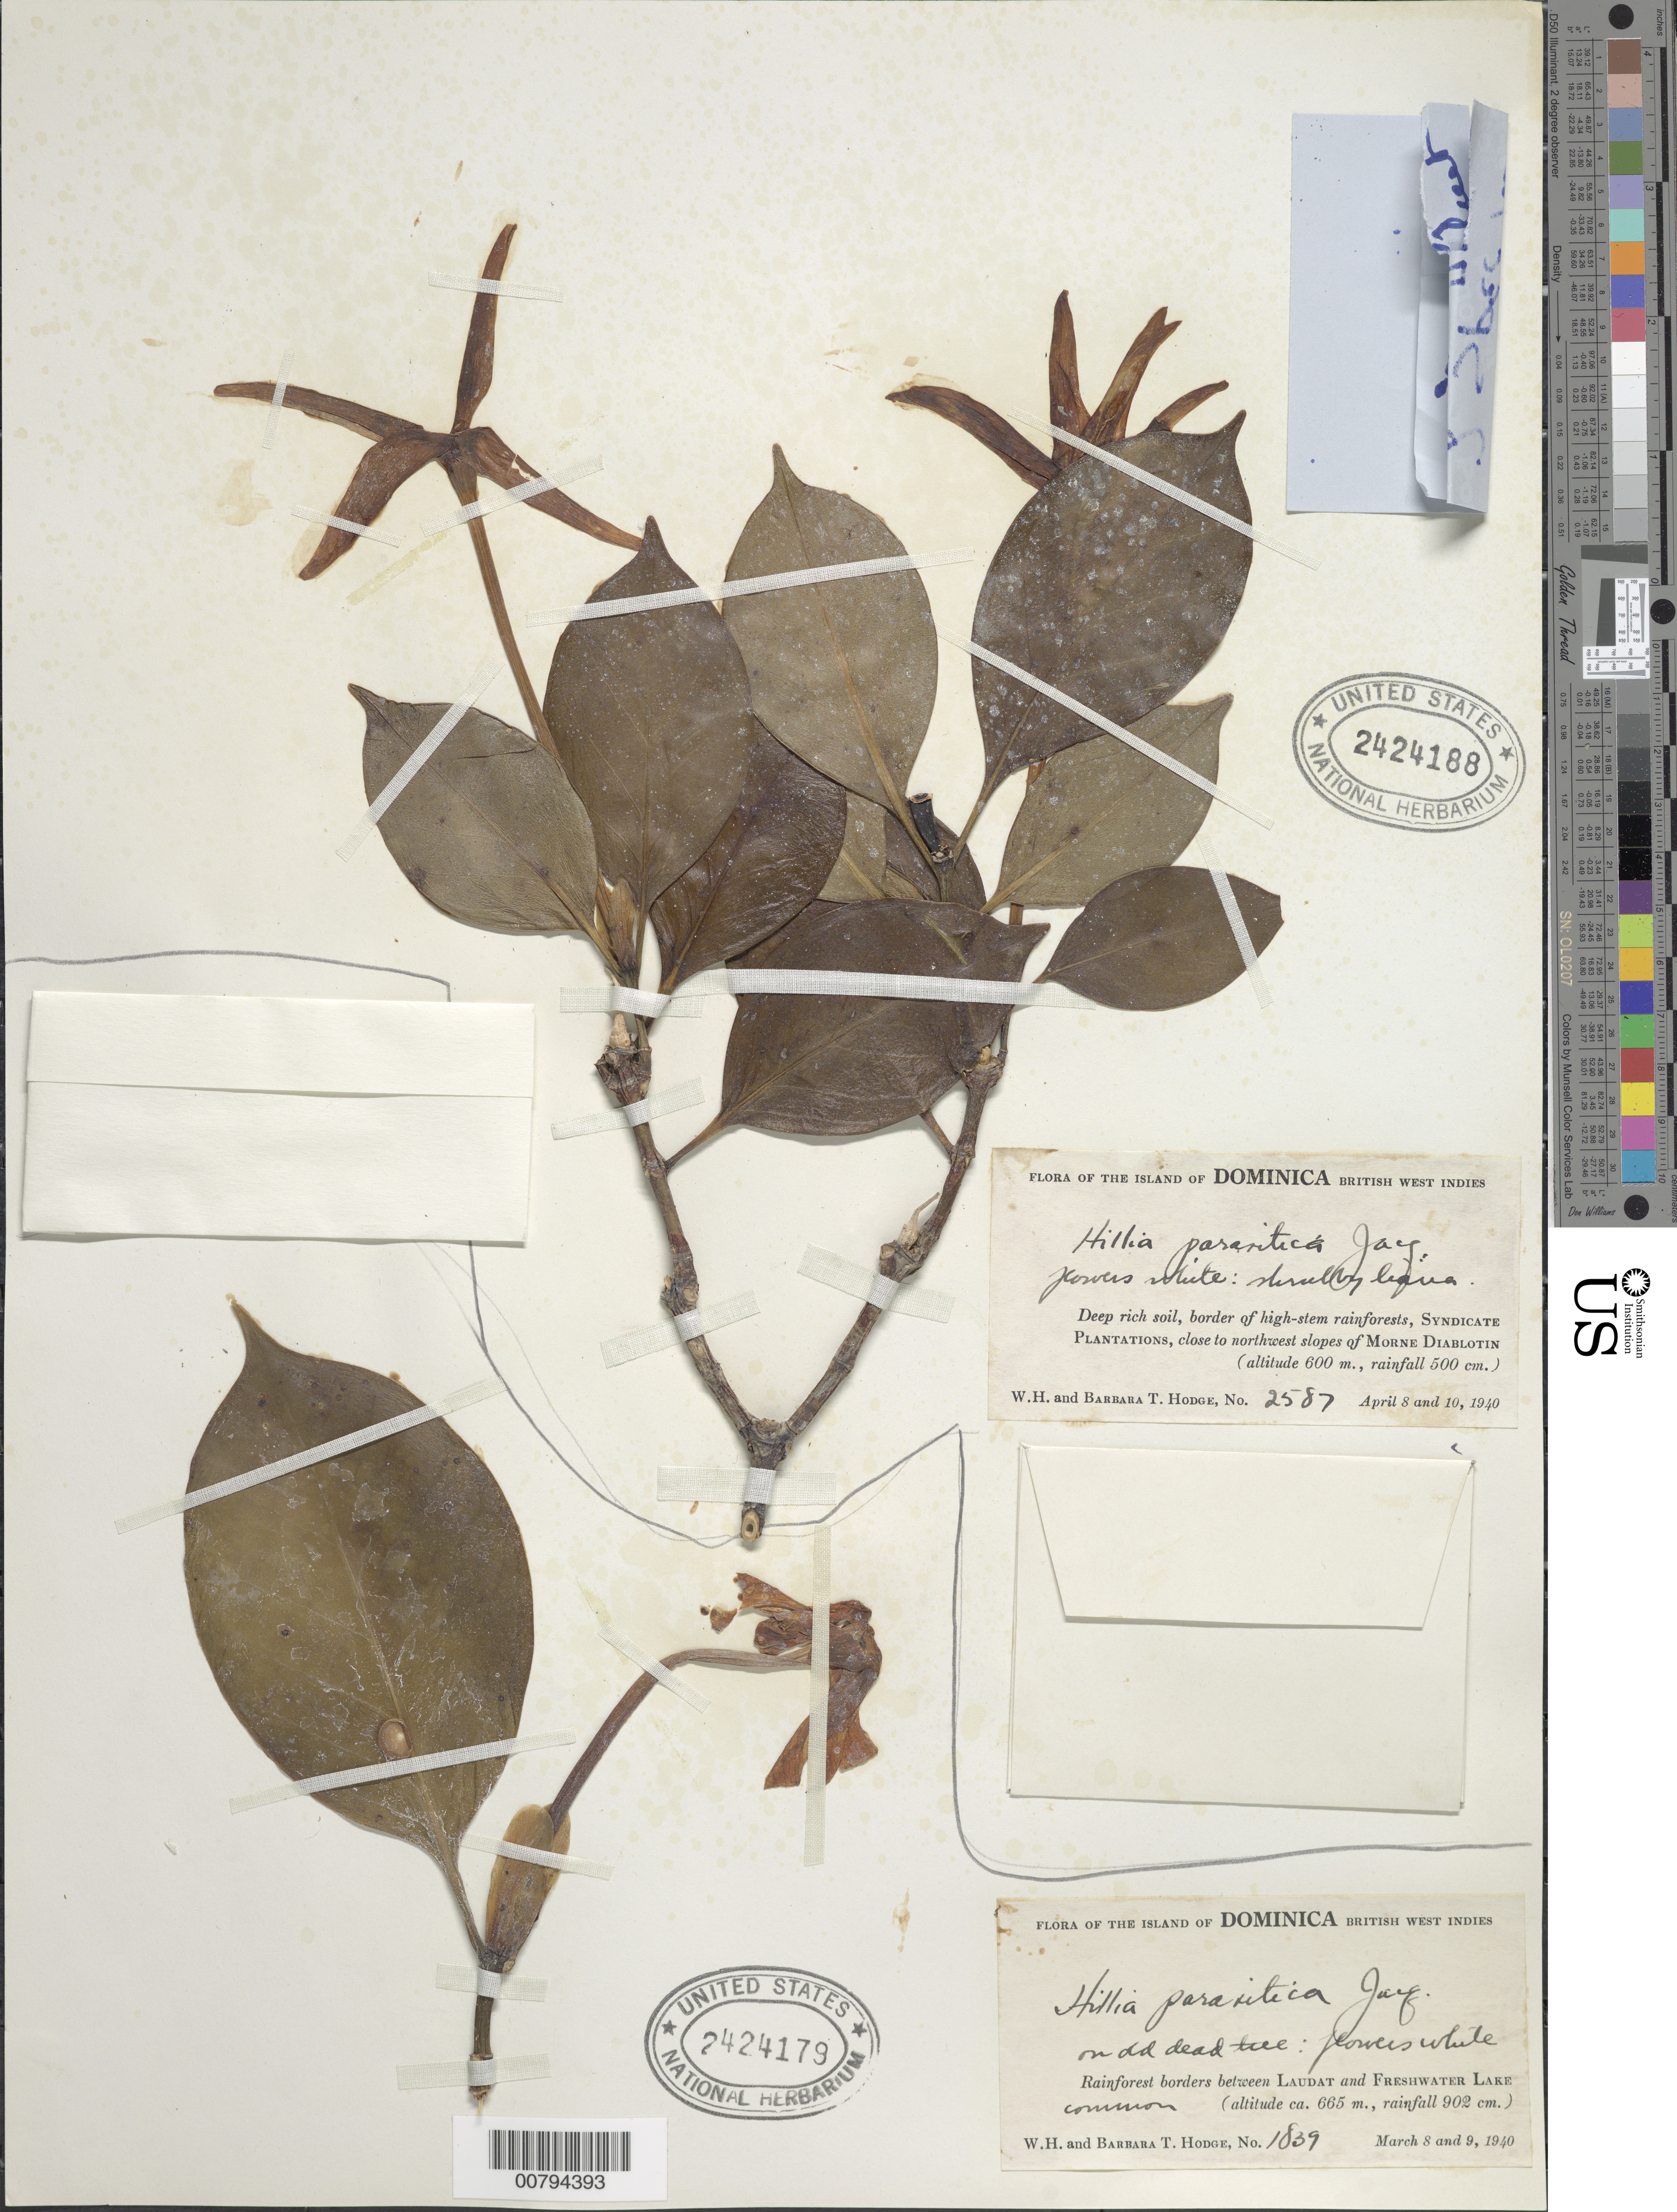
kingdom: Plantae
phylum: Tracheophyta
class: Magnoliopsida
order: Gentianales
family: Rubiaceae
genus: Hillia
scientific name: Hillia parasitica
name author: Jacq.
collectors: W. Hodge & B. Hodge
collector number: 1839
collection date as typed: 08 Mar 1940 to 09 Mar 1940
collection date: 1940-03-08/1940-03-09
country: Dominica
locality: Forest borders between Laudat and Freshwater Lake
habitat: Rainforest border. On old dead tree.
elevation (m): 665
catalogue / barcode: US 2424179